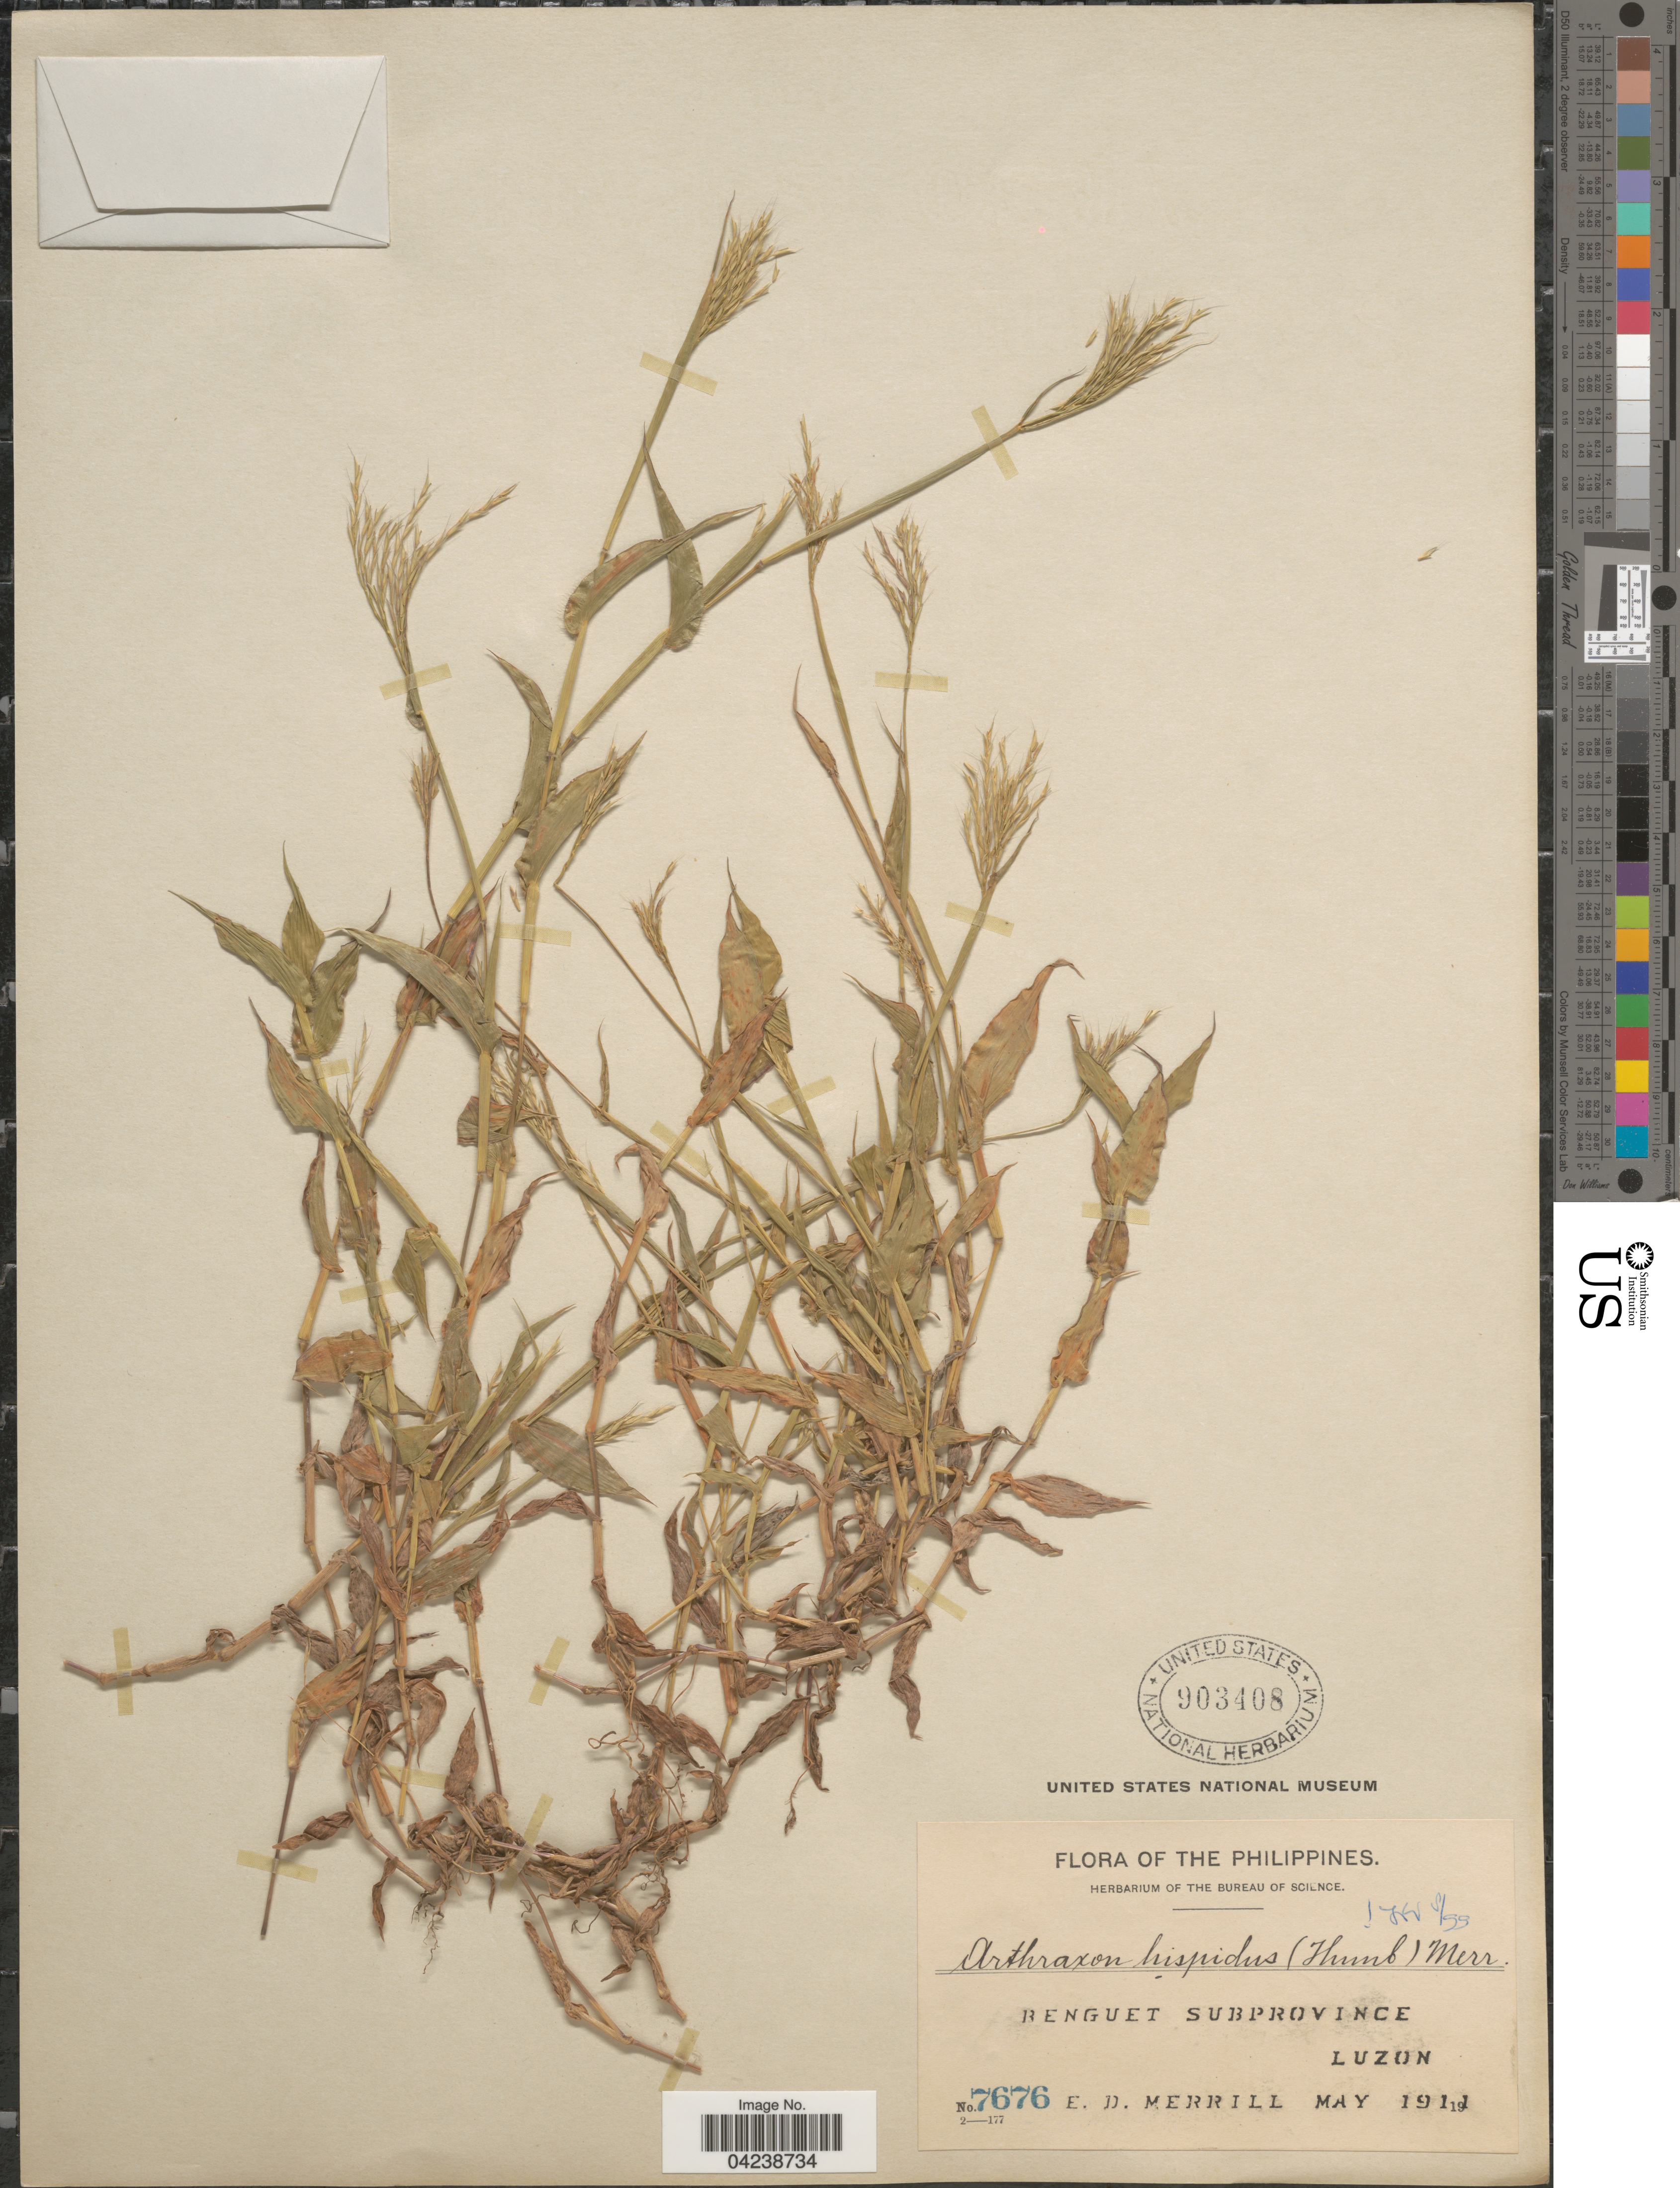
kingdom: Plantae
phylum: Tracheophyta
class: Liliopsida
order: Poales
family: Poaceae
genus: Arthraxon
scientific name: Arthraxon hispidus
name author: (Thunb.) Makino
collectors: E. D. Merrill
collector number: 7676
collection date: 1911-05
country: Philippines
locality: Benguet Subprovince. Luzon.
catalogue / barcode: US 903408